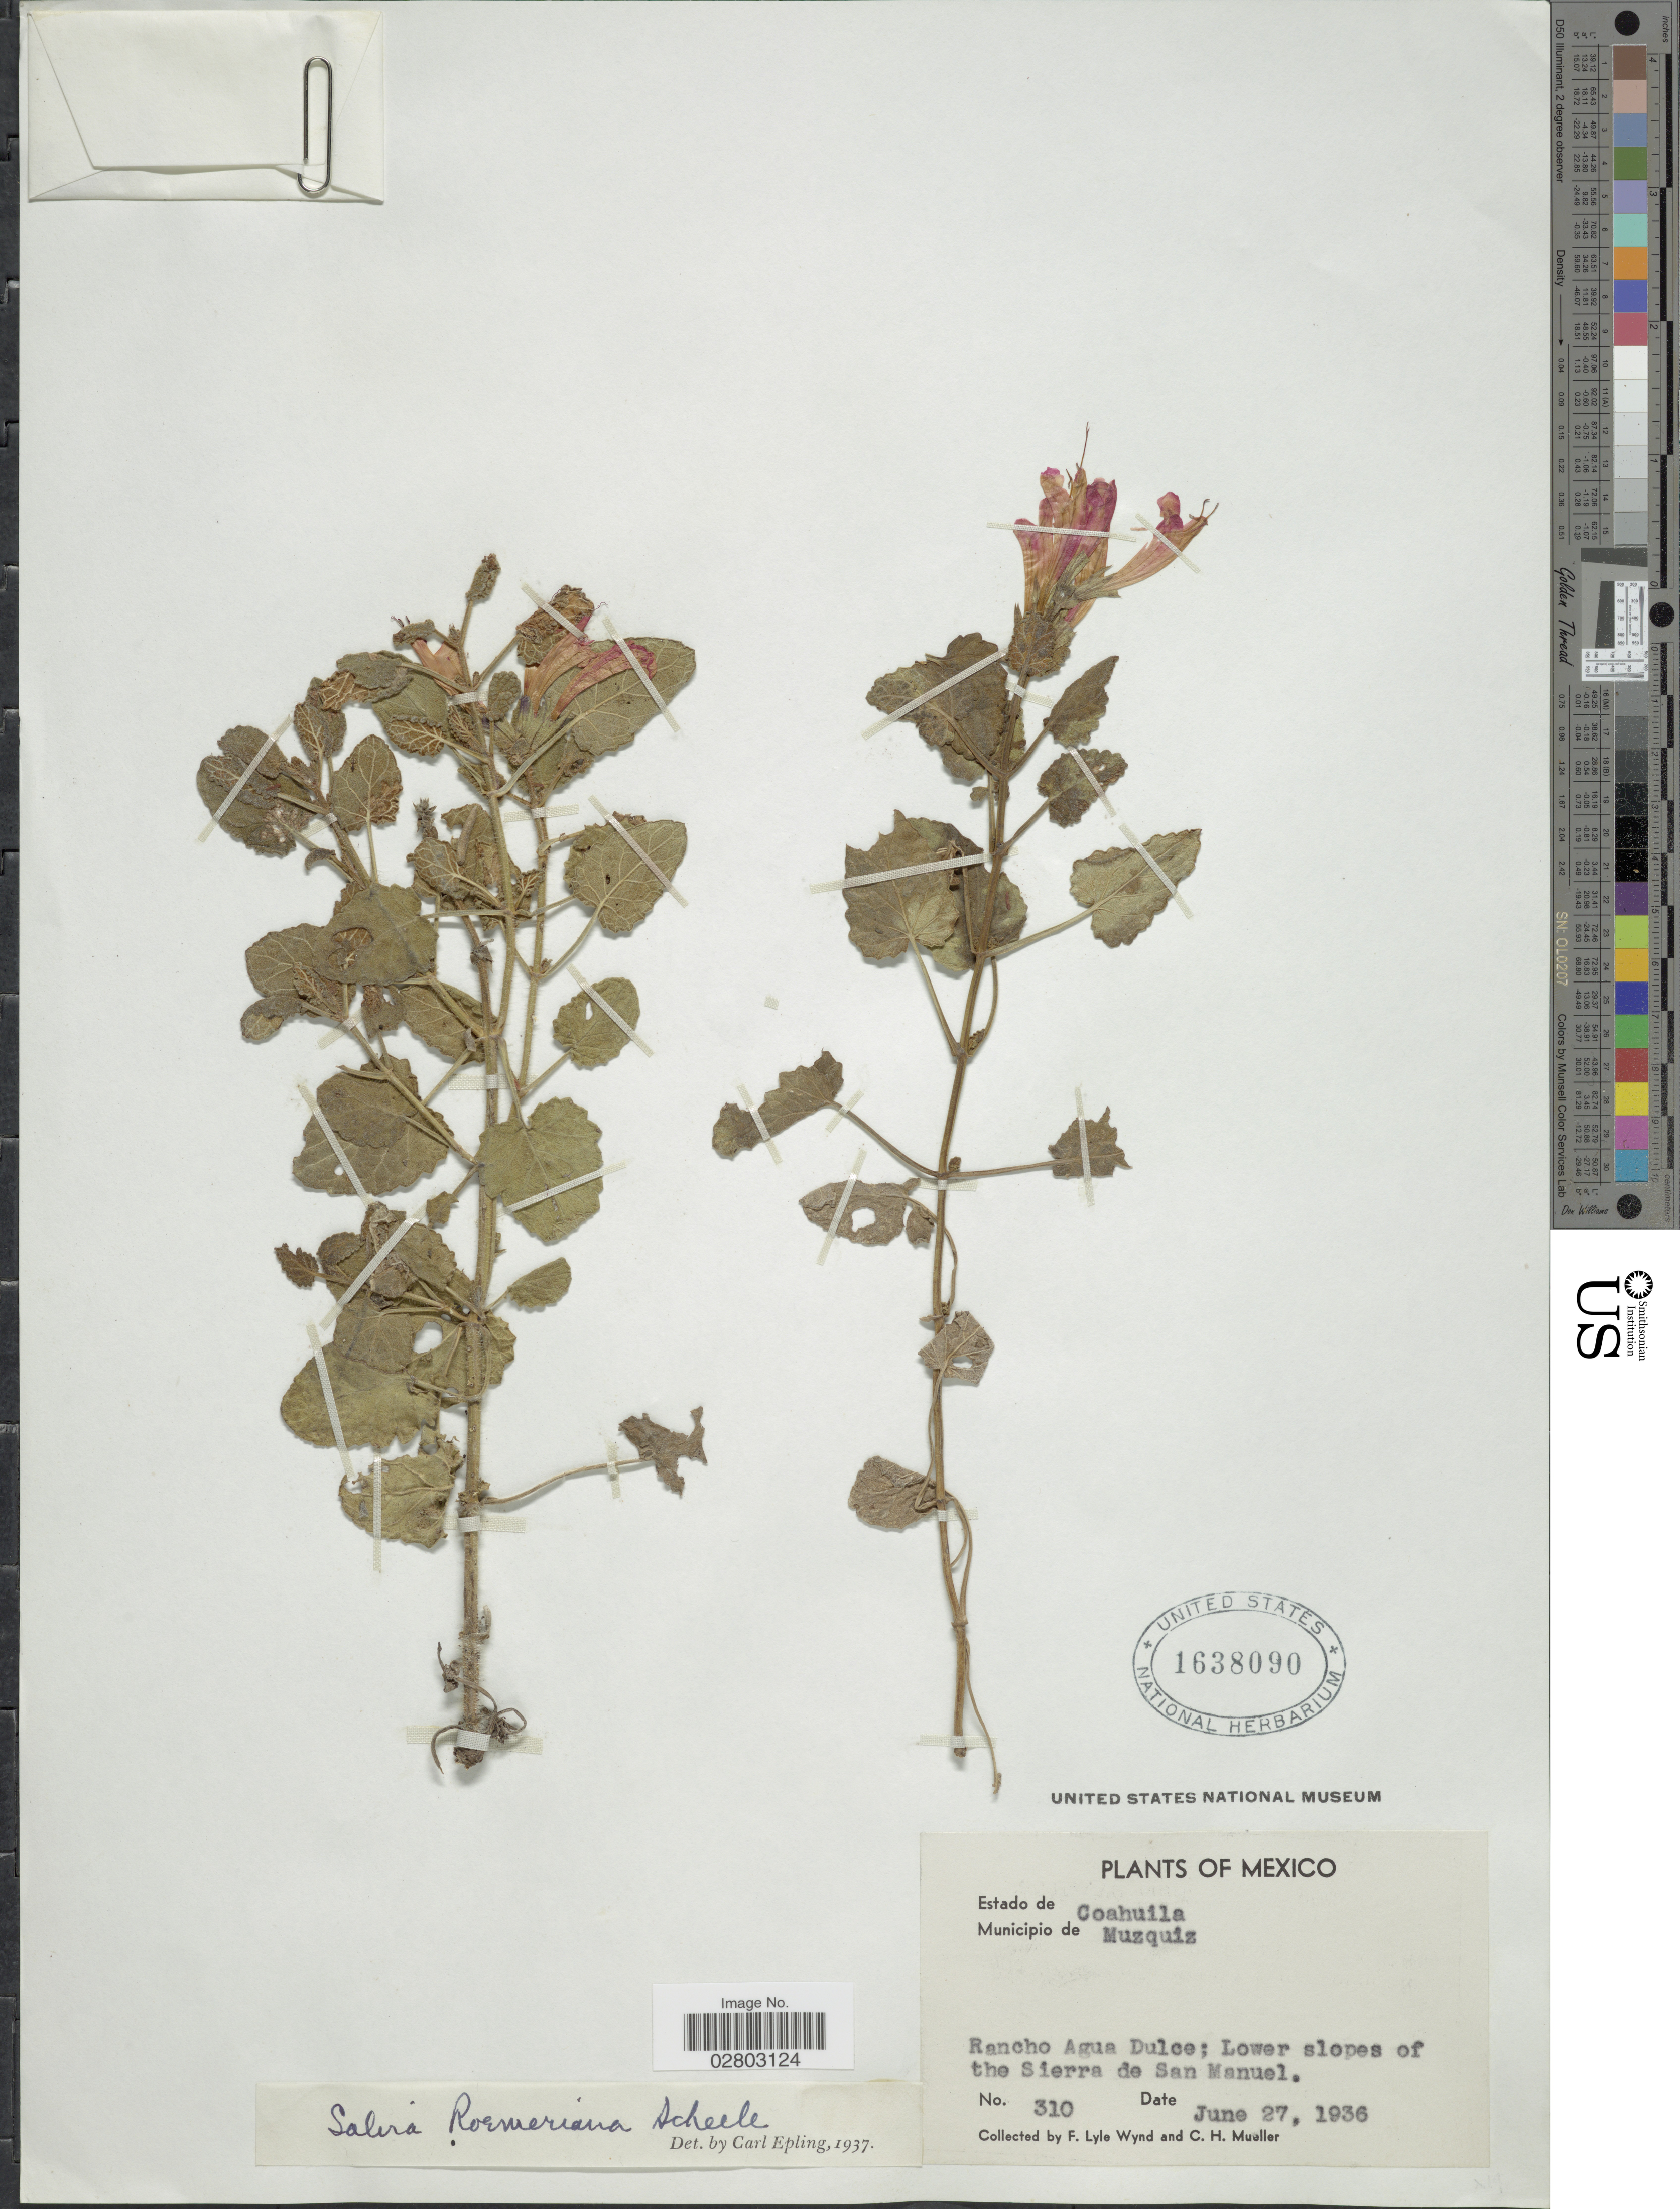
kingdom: Plantae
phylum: Tracheophyta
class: Magnoliopsida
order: Lamiales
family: Lamiaceae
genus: Salvia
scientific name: Salvia roemeriana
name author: Scheele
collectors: F. L. Wynd & C. H. Mueller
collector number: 310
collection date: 1936-06-27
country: Mexico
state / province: Coahuila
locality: Municipio de Muzquiz, Rancho Agua Dulce, Lower slopes of the Sierra de San Manuel.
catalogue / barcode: US 1638090